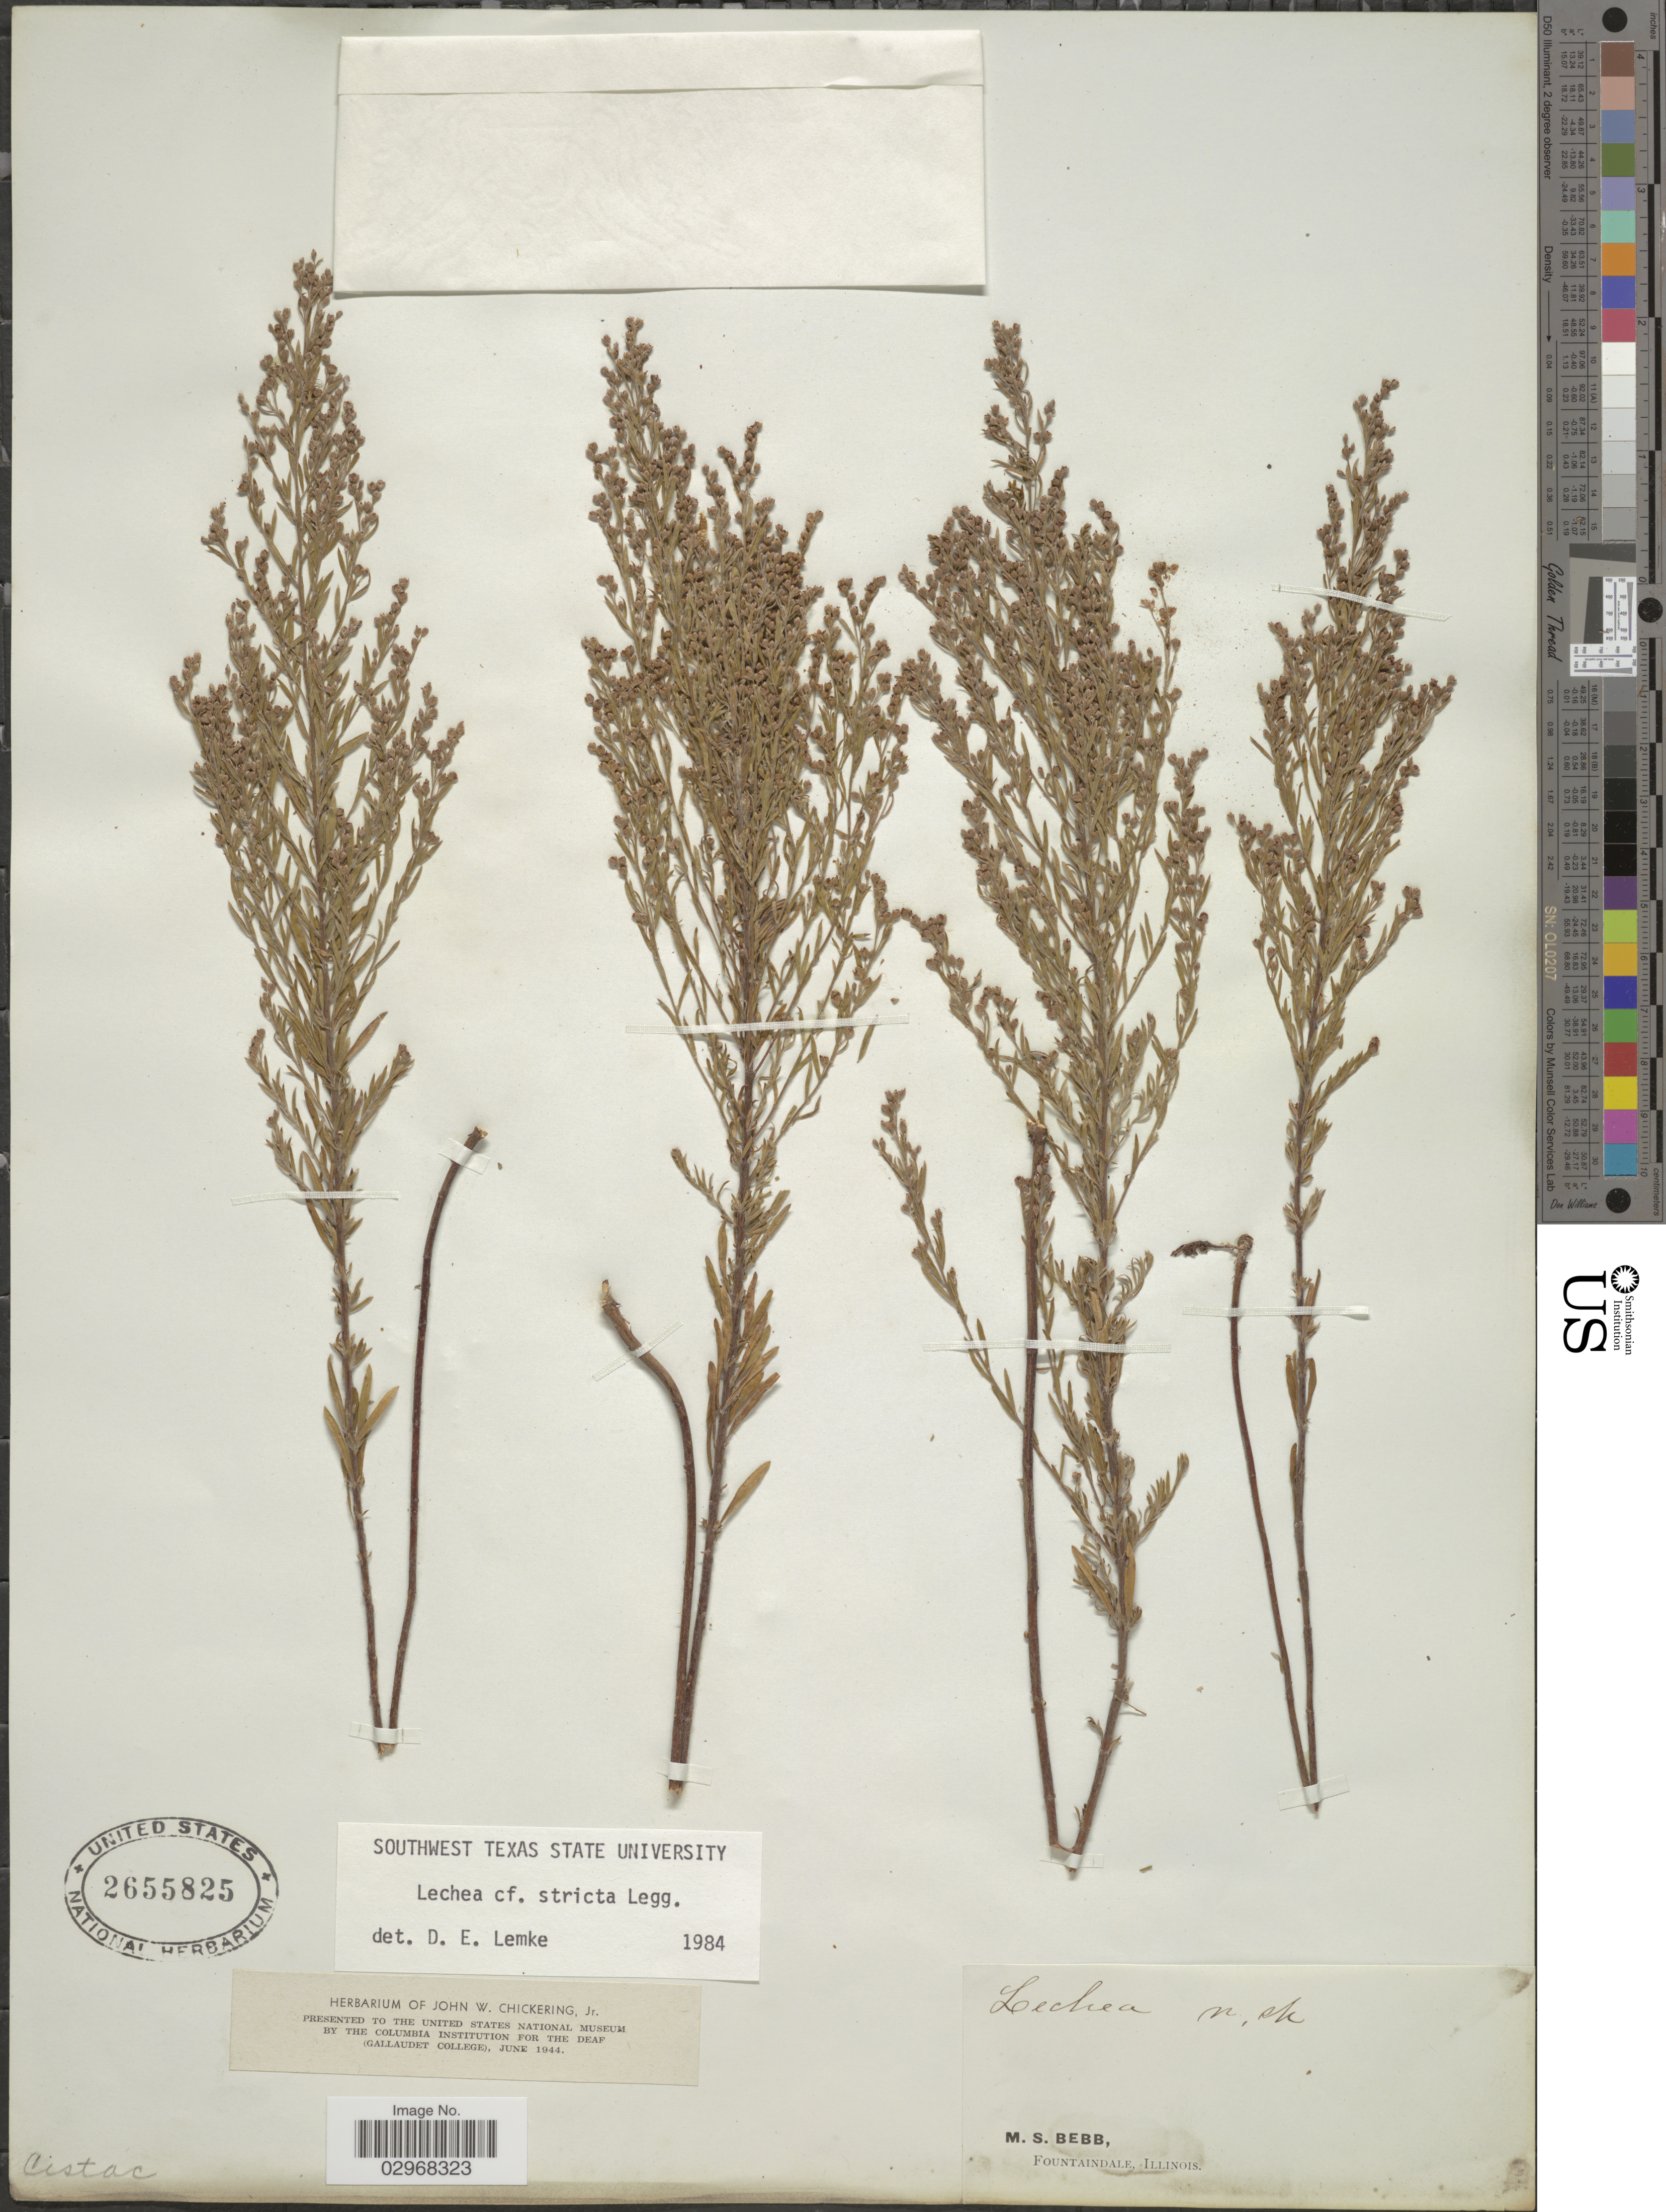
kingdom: Plantae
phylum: Tracheophyta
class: Magnoliopsida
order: Malvales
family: Cistaceae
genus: Lechea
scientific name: Lechea stricta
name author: Legg.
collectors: M. Bebb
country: United States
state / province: Illinois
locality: Fountaindale.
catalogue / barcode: US 2655825